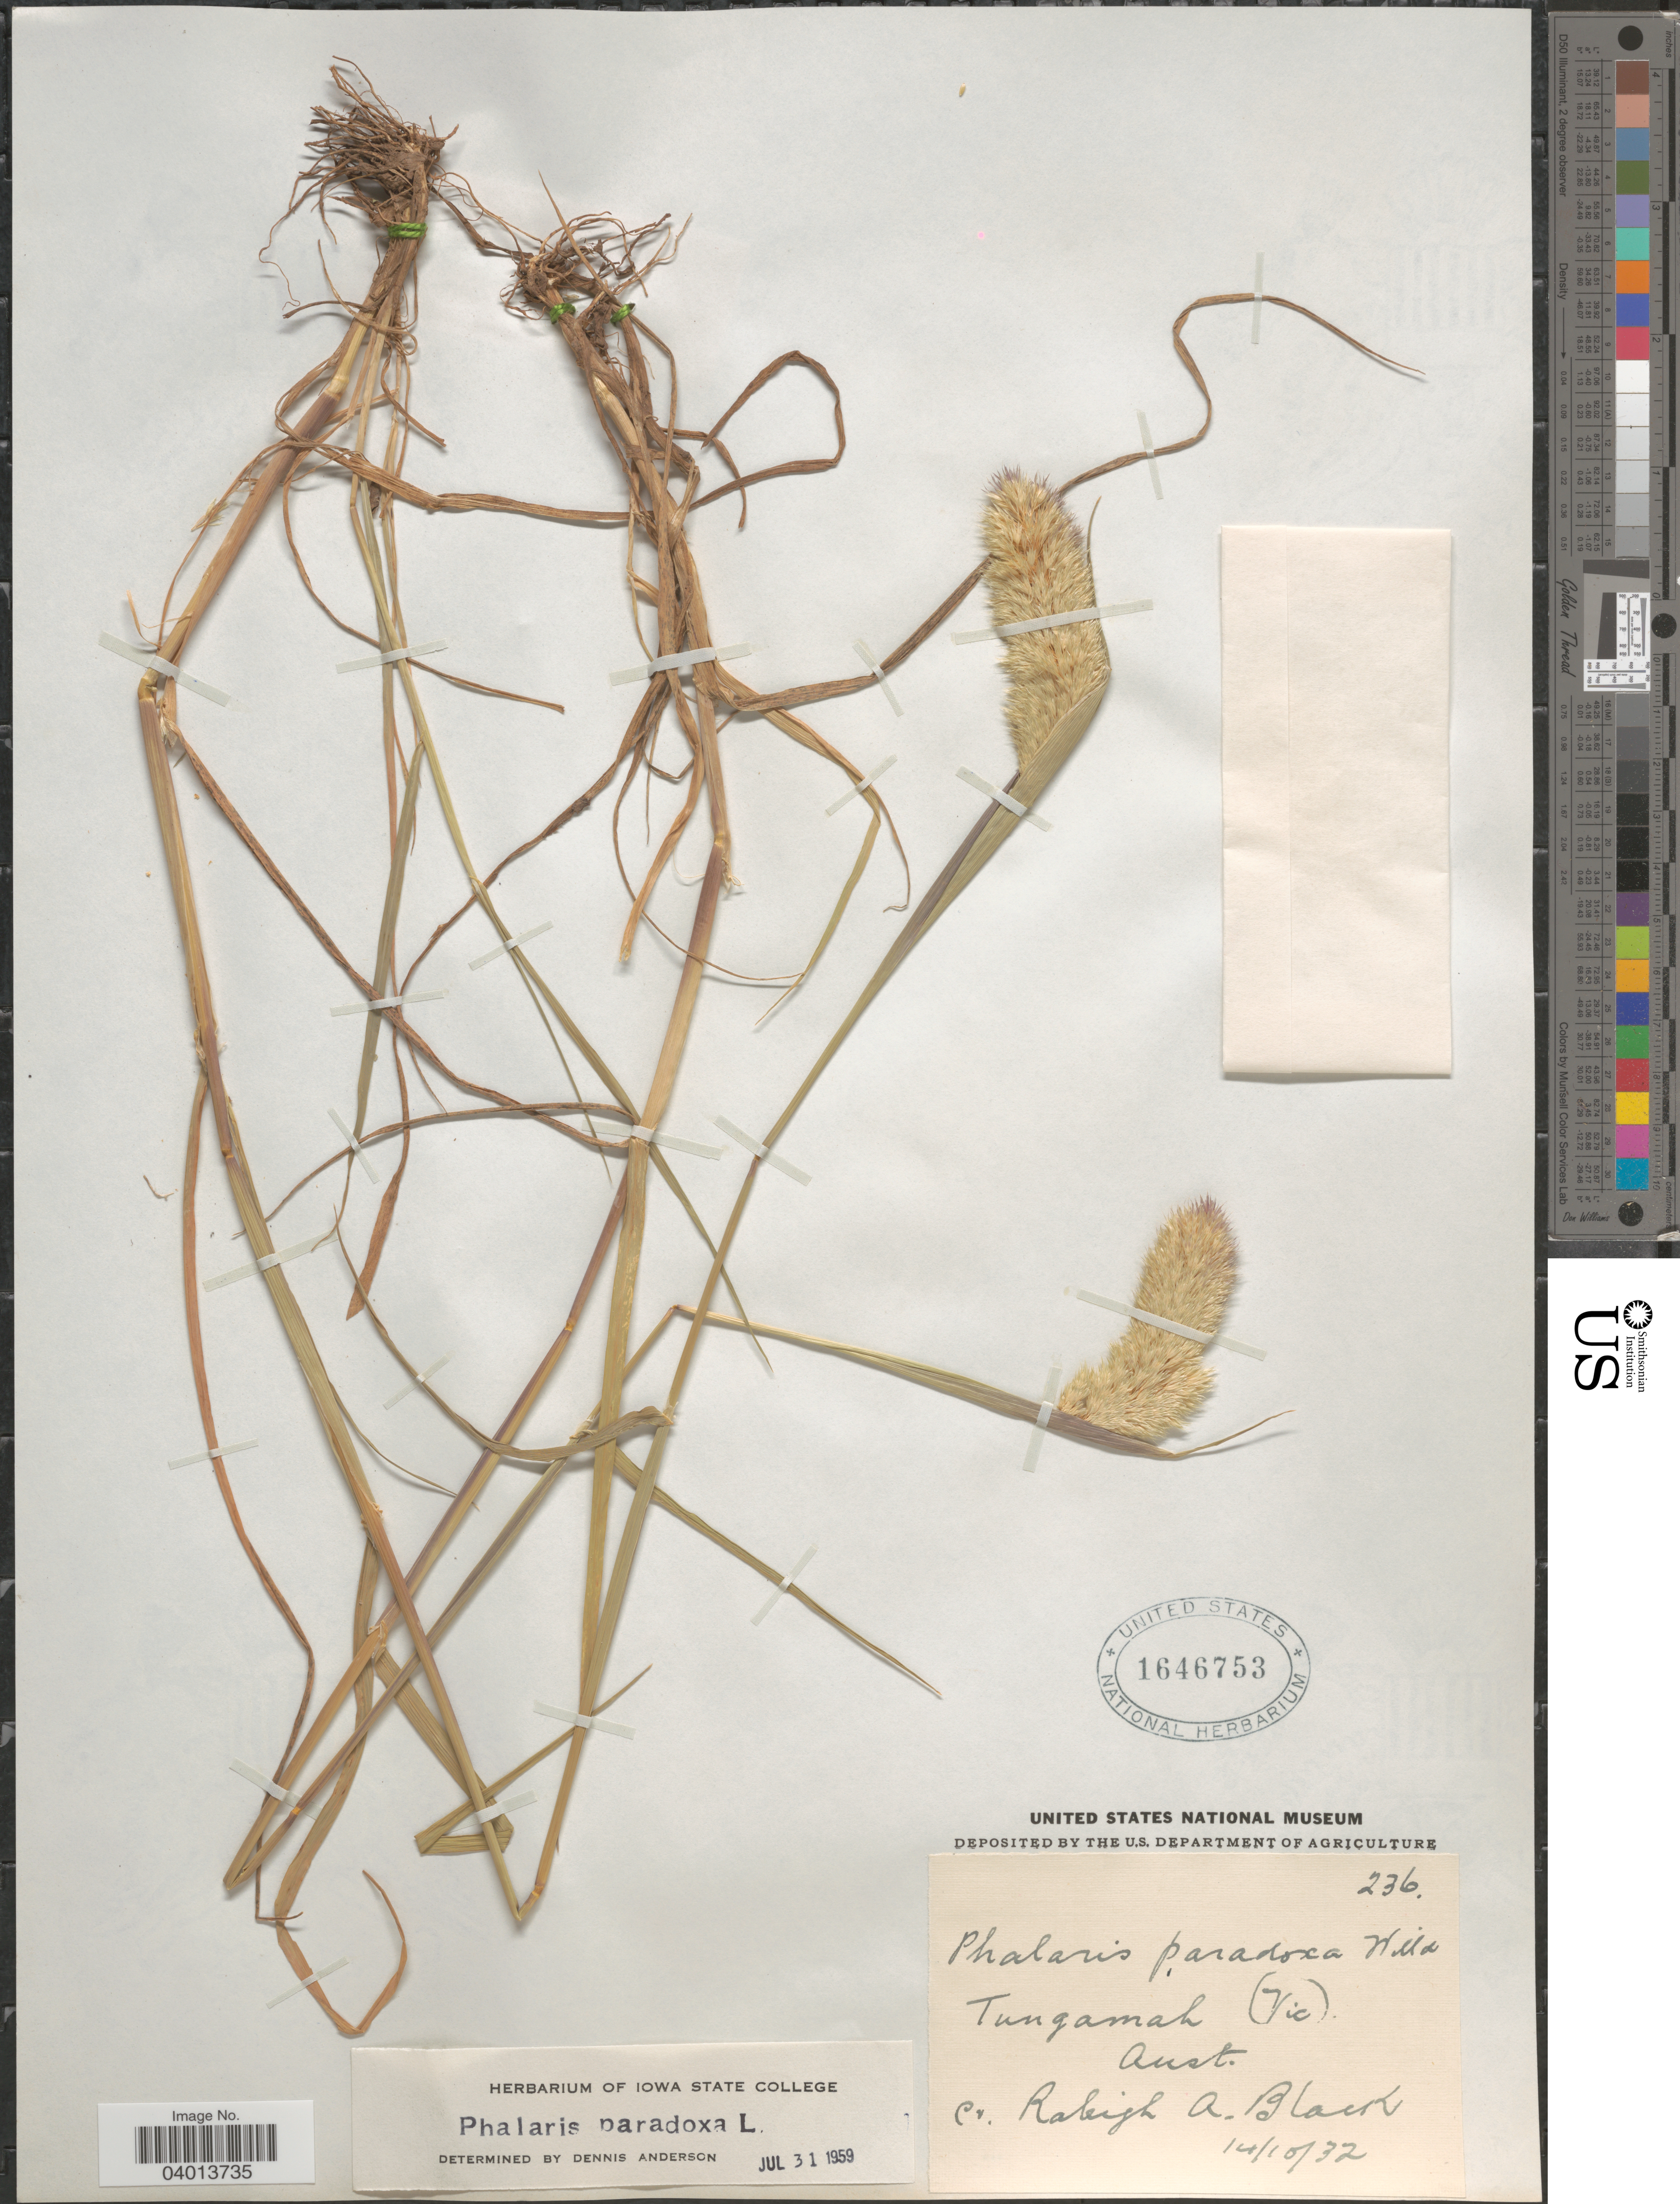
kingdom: Plantae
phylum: Tracheophyta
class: Liliopsida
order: Poales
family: Poaceae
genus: Phalaris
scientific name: Phalaris paradoxa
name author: L.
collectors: R. A. Black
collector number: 236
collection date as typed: Transcribed d/m/y: 14/10/32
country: Australia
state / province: Victoria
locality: Tungamah (Vic). Aust.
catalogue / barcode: US 1646753